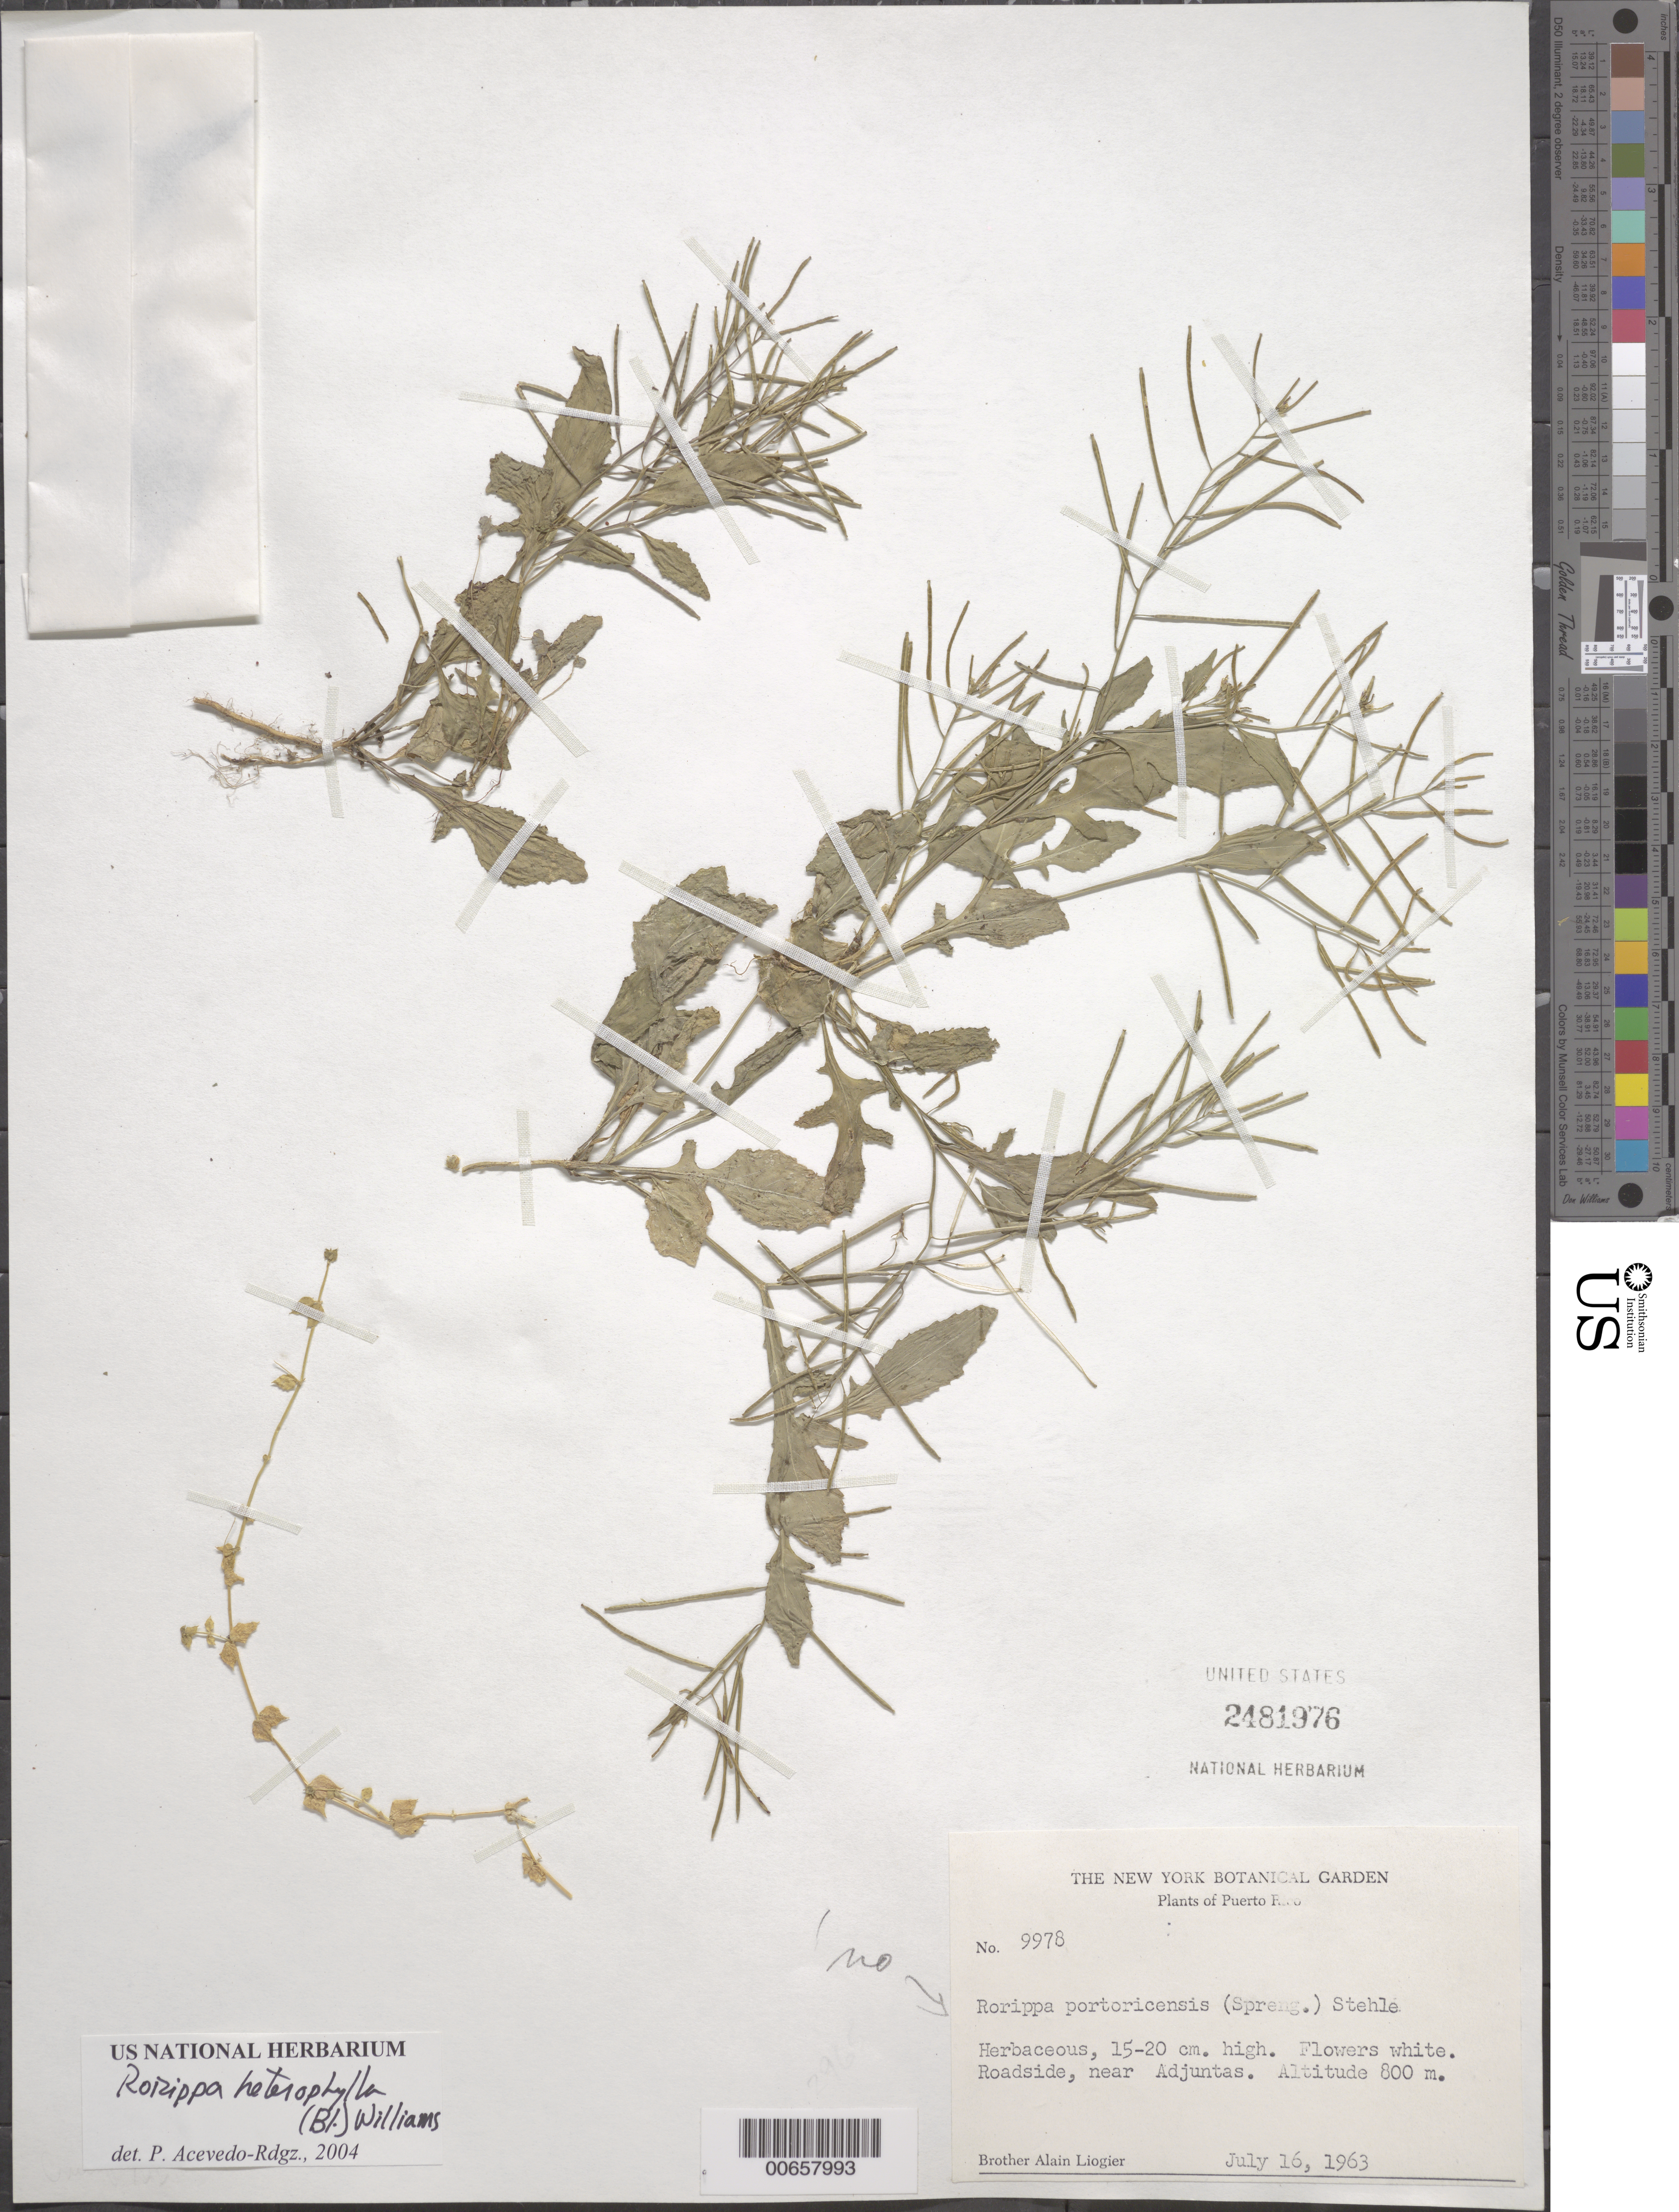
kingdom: Plantae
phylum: Tracheophyta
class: Magnoliopsida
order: Brassicales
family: Brassicaceae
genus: Rorippa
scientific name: Rorippa portoricensis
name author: (Spreng.) Stehlé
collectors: A. H. Liogier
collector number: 9978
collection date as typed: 16 Jul 1963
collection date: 1963-07-16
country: Puerto Rico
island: Greater Antilles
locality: Adjuntas, near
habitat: Roadside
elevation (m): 800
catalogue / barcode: US 2481976